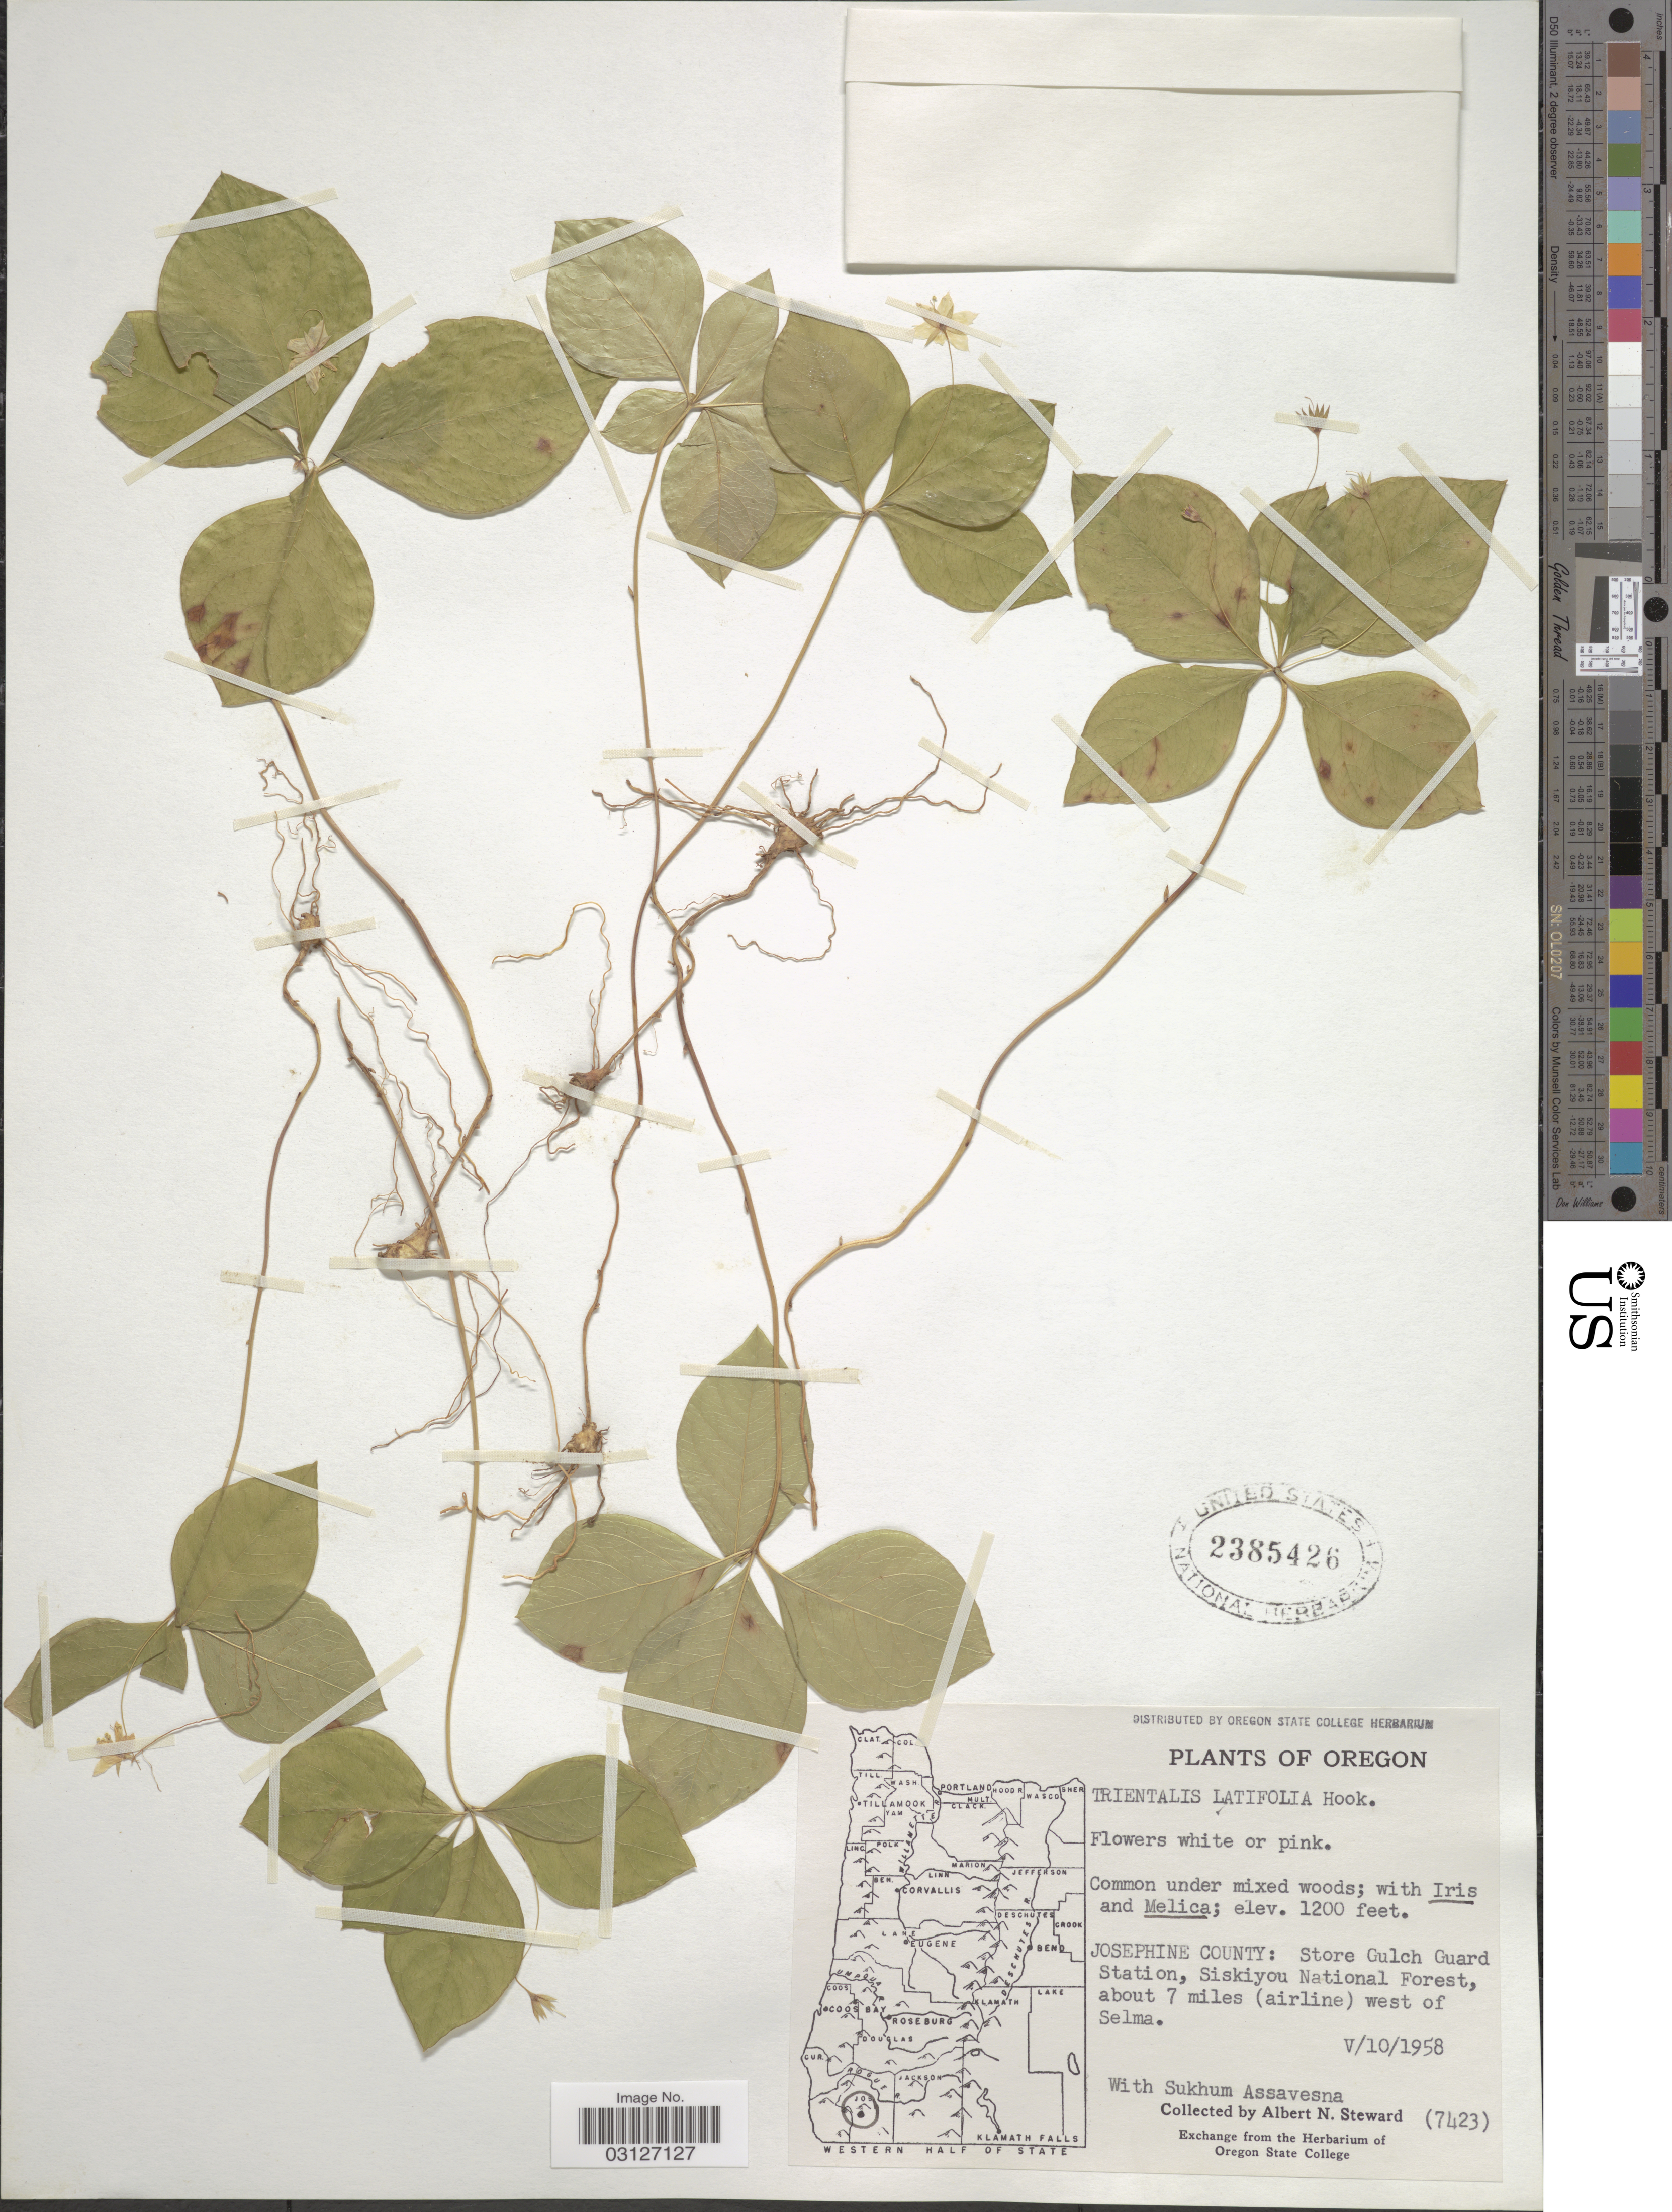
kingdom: Plantae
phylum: Tracheophyta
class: Magnoliopsida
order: Ericales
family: Primulaceae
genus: Trientalis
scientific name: Trientalis latifolia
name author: Hook.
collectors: A. N. Steward & S. Assavesna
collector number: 7423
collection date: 1958-05-10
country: United States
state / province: Oregon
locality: Josephine County: Store Gulch Guard Station, Siskiyou National Forest, about 7 miles (airline) west of Selma.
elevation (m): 366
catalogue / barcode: US 2385426